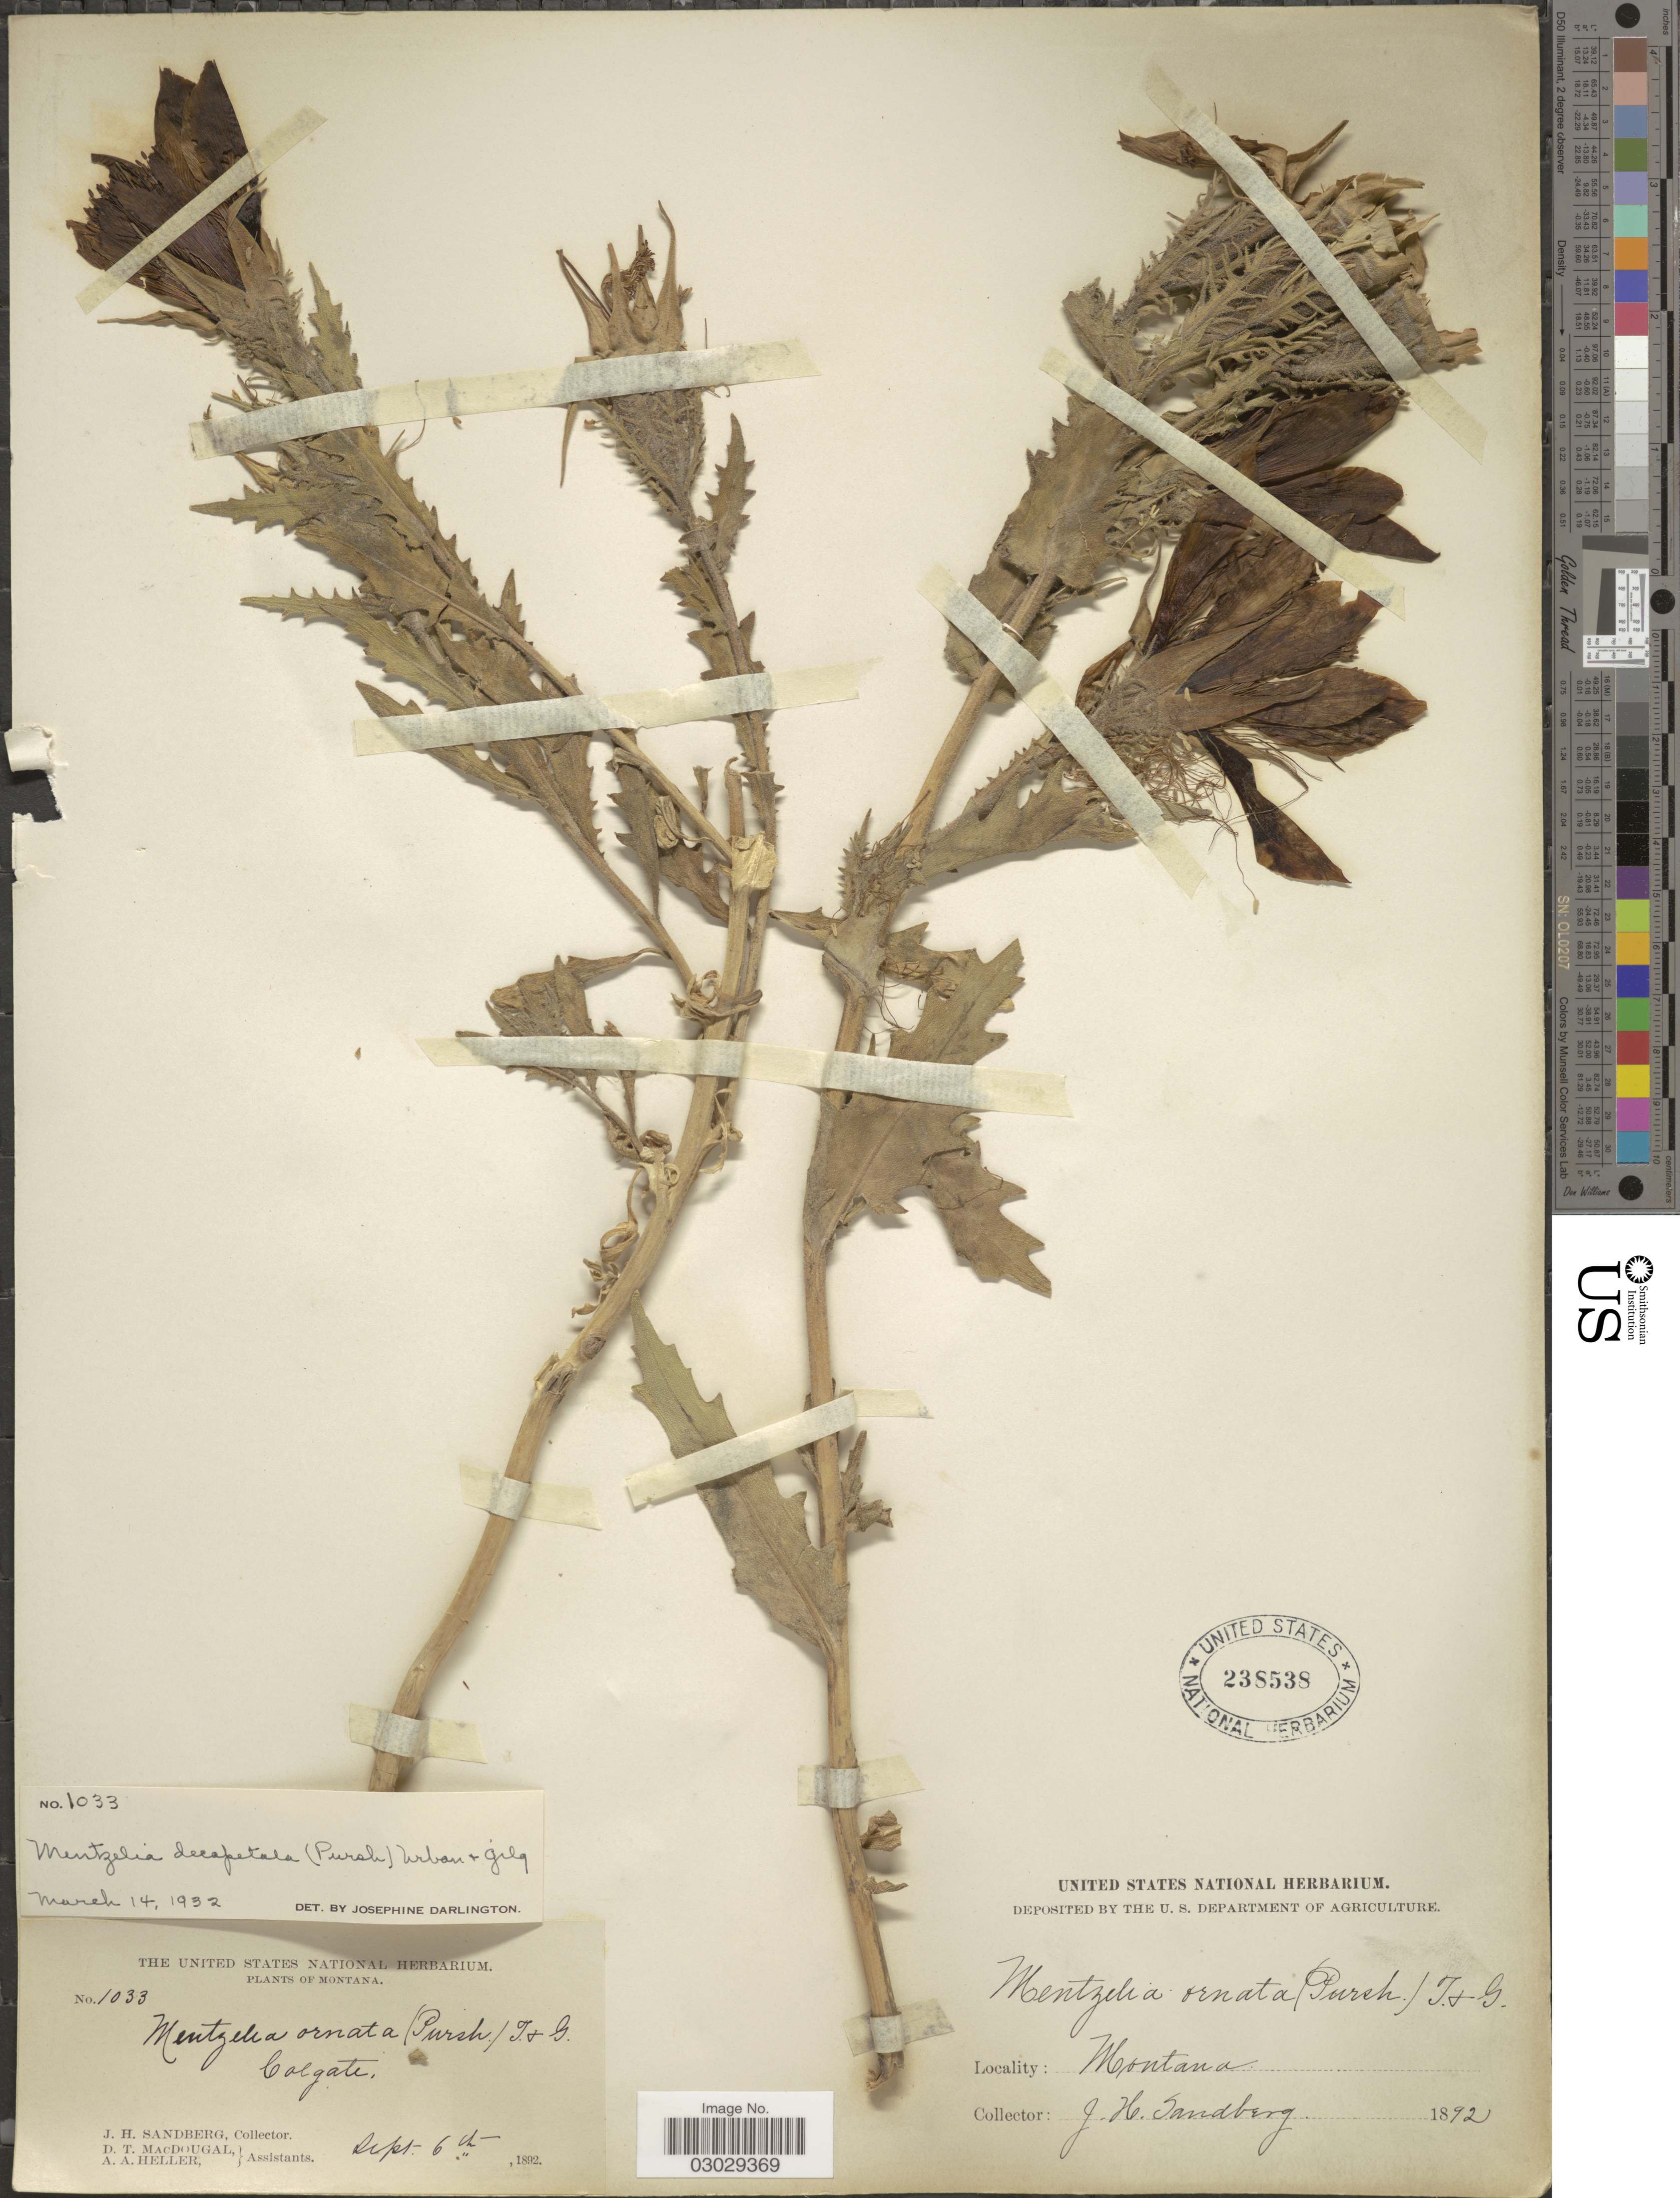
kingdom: Plantae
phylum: Tracheophyta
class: Magnoliopsida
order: Cornales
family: Loasaceae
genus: Mentzelia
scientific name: Mentzelia decapetala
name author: (Sims) Urb.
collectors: J. H. Sandberg, D. T. MacDougal & A. A. Heller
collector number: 1033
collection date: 1892-09-06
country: United States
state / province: Montana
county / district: Dawson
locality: Colgate.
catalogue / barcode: US 238538